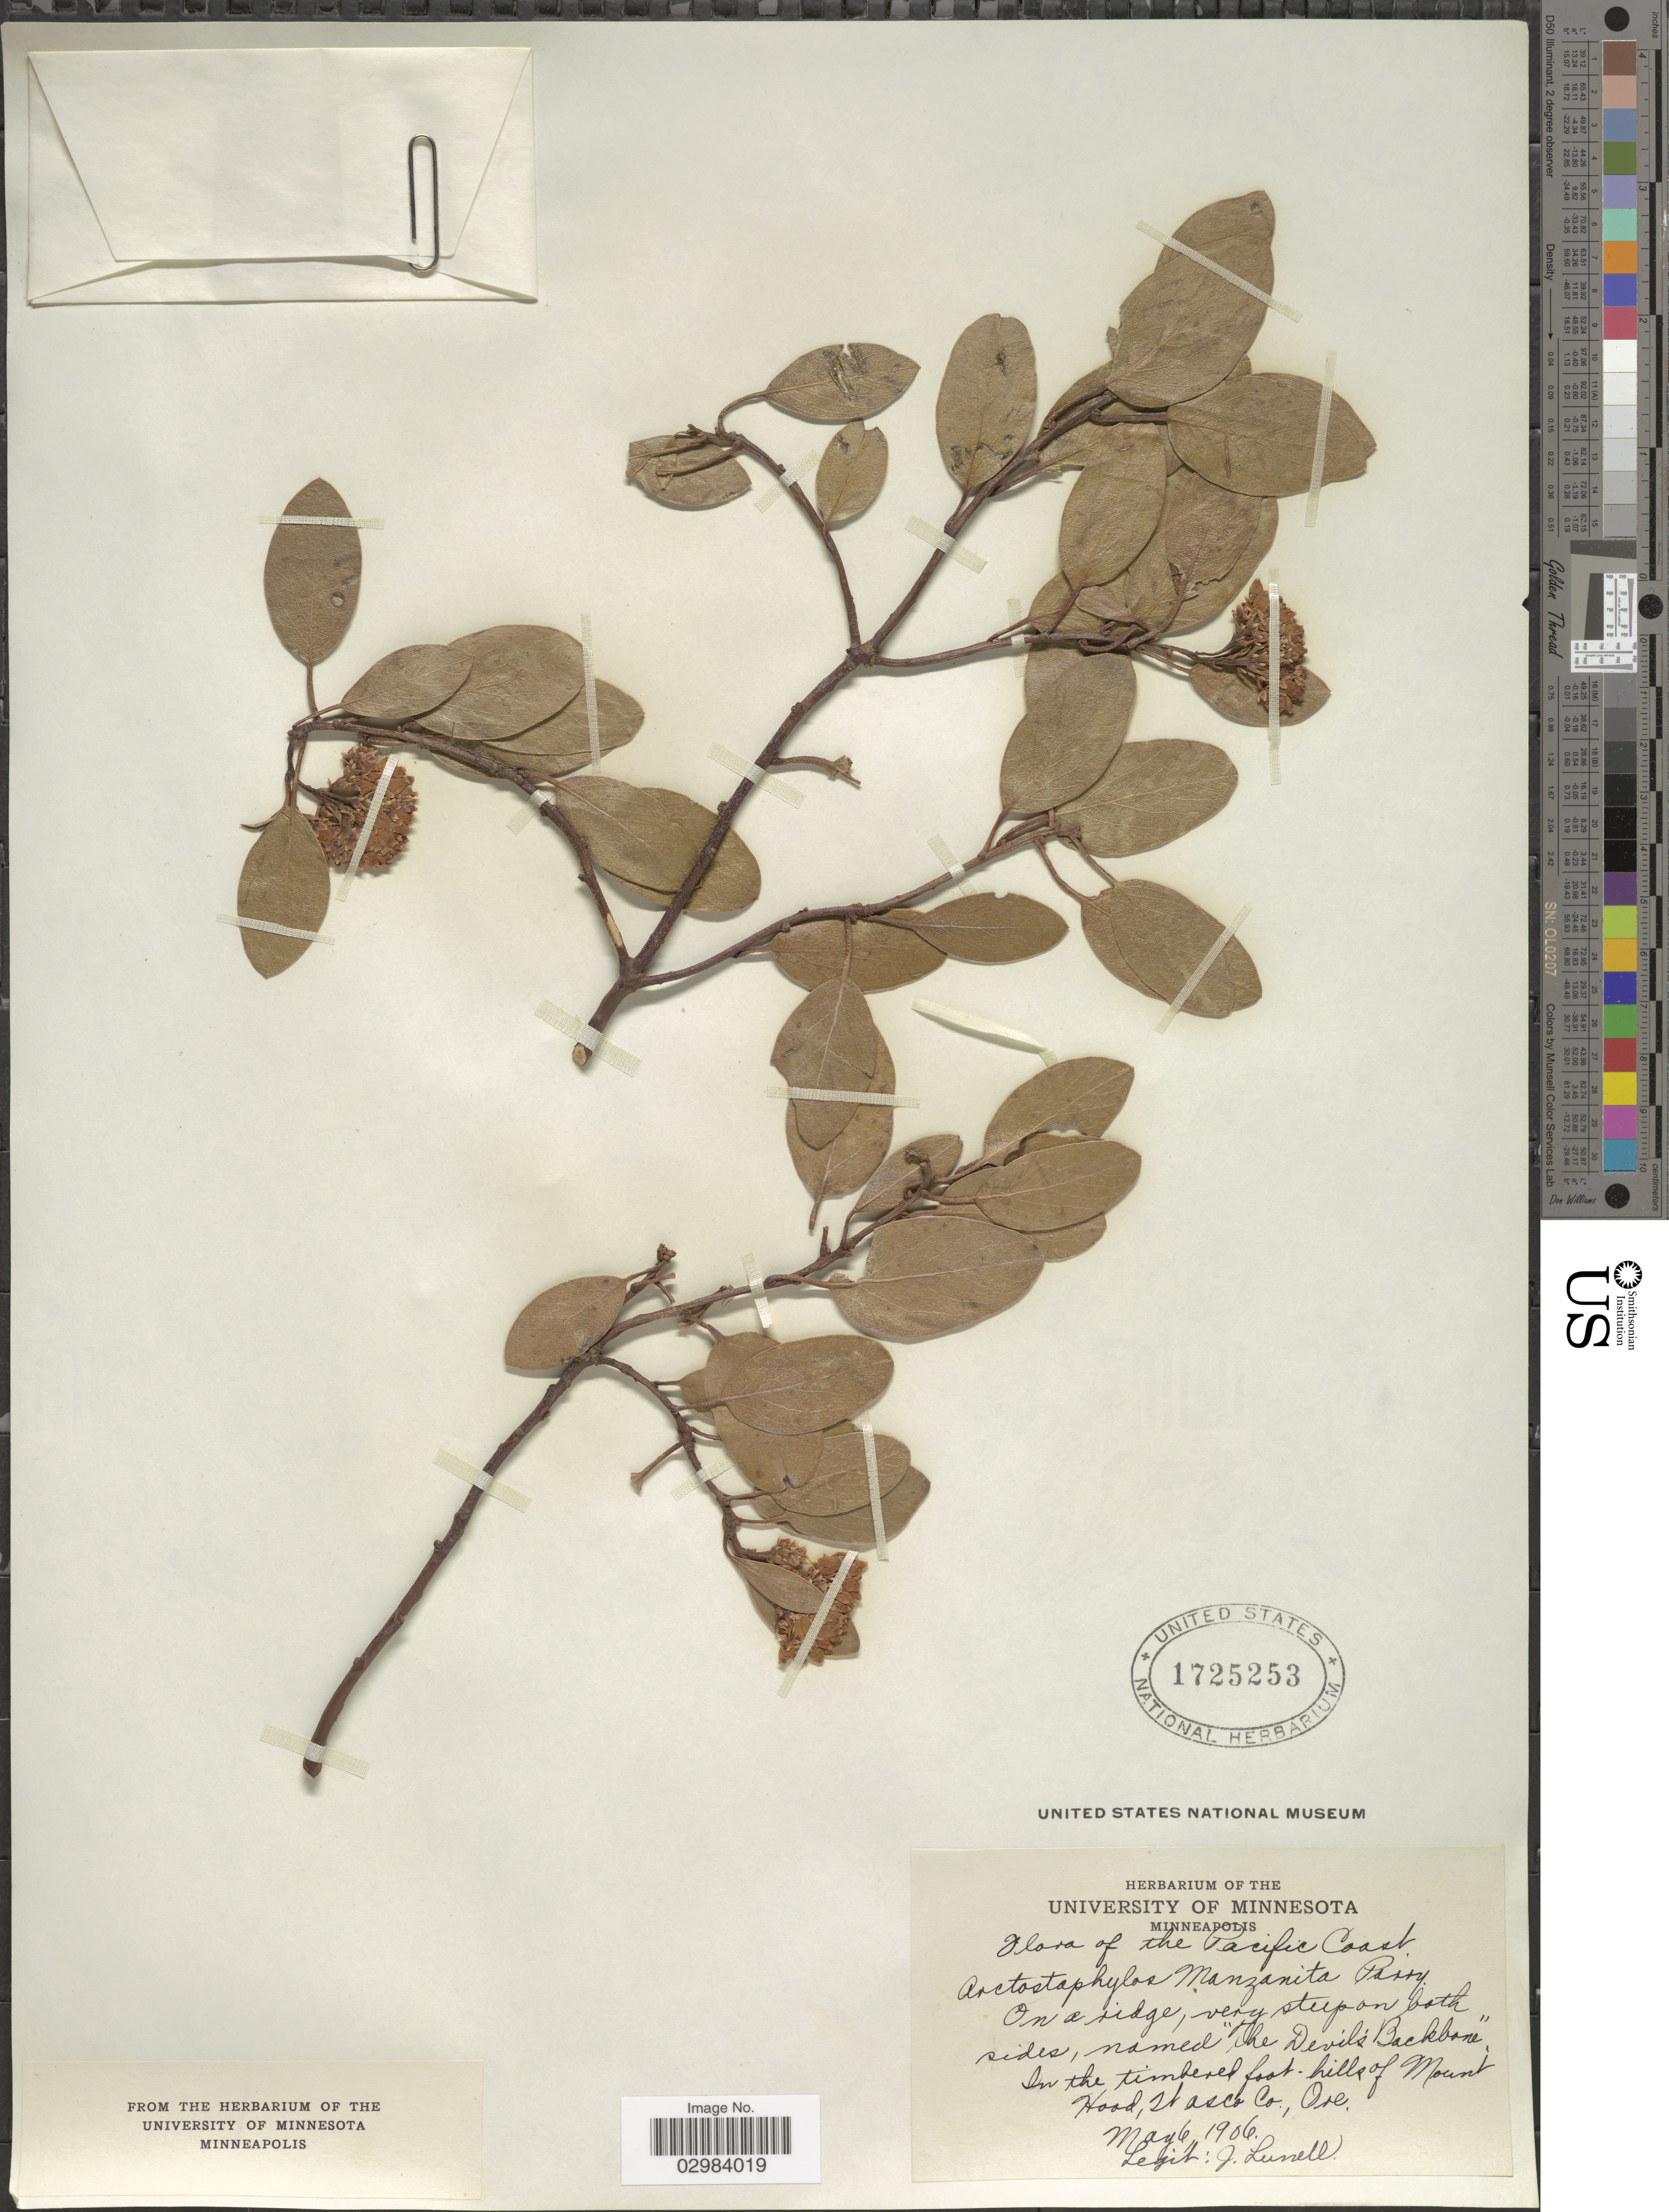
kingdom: Plantae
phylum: Tracheophyta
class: Magnoliopsida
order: Ericales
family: Ericaceae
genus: Arctostaphylos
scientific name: Arctostaphylos manzanita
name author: Parry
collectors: J. Lunell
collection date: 1906-05-06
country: United States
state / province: Oregon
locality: The Pacific Coast, hills of Mount Hood, Itasco Co., Ore.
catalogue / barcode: US 1725253